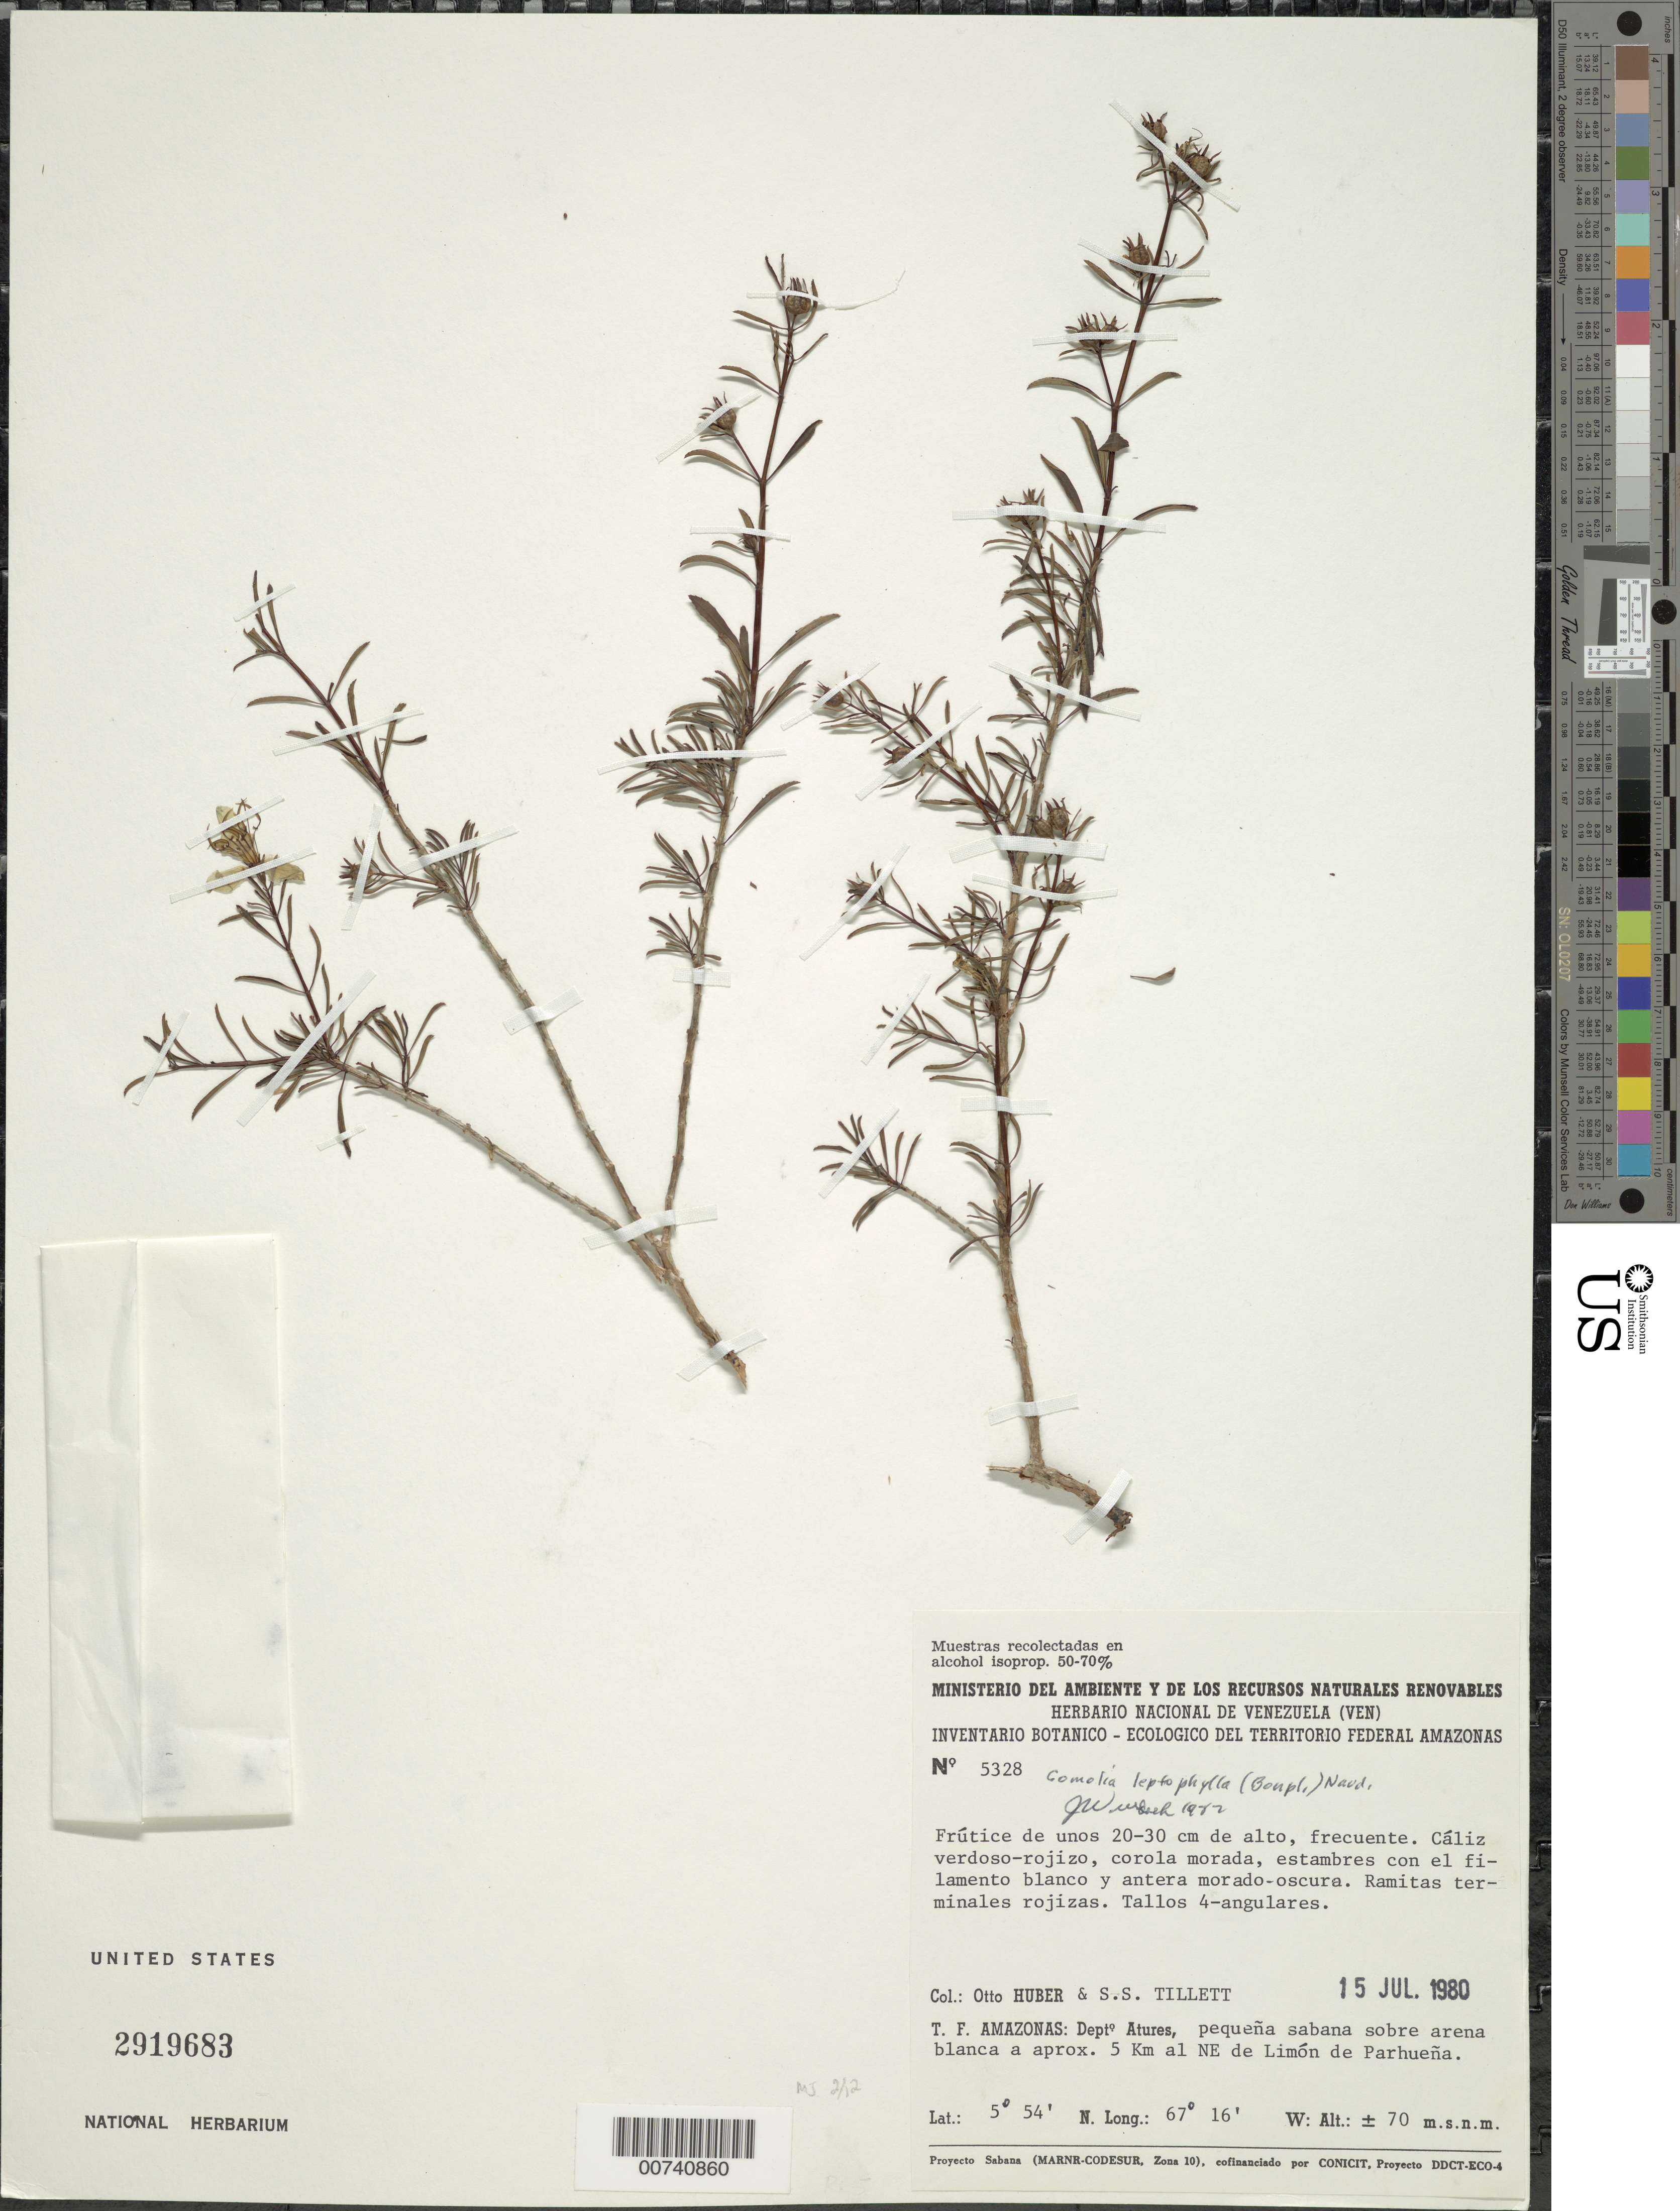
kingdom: Plantae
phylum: Tracheophyta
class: Magnoliopsida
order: Myrtales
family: Melastomataceae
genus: Comolia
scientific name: Comolia leptophylla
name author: (Bonpl.) Naudin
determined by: Wurdack, John J., (US), US (UNITED STATES)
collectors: O. Huber & S. S. Tillett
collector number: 5328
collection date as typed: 15-Jul-80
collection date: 1980-07-15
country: Venezuela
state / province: Amazonas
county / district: Atures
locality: Limón de Parhueña, 5 km NE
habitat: Small savanna on white sand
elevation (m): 70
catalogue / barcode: US 2919683